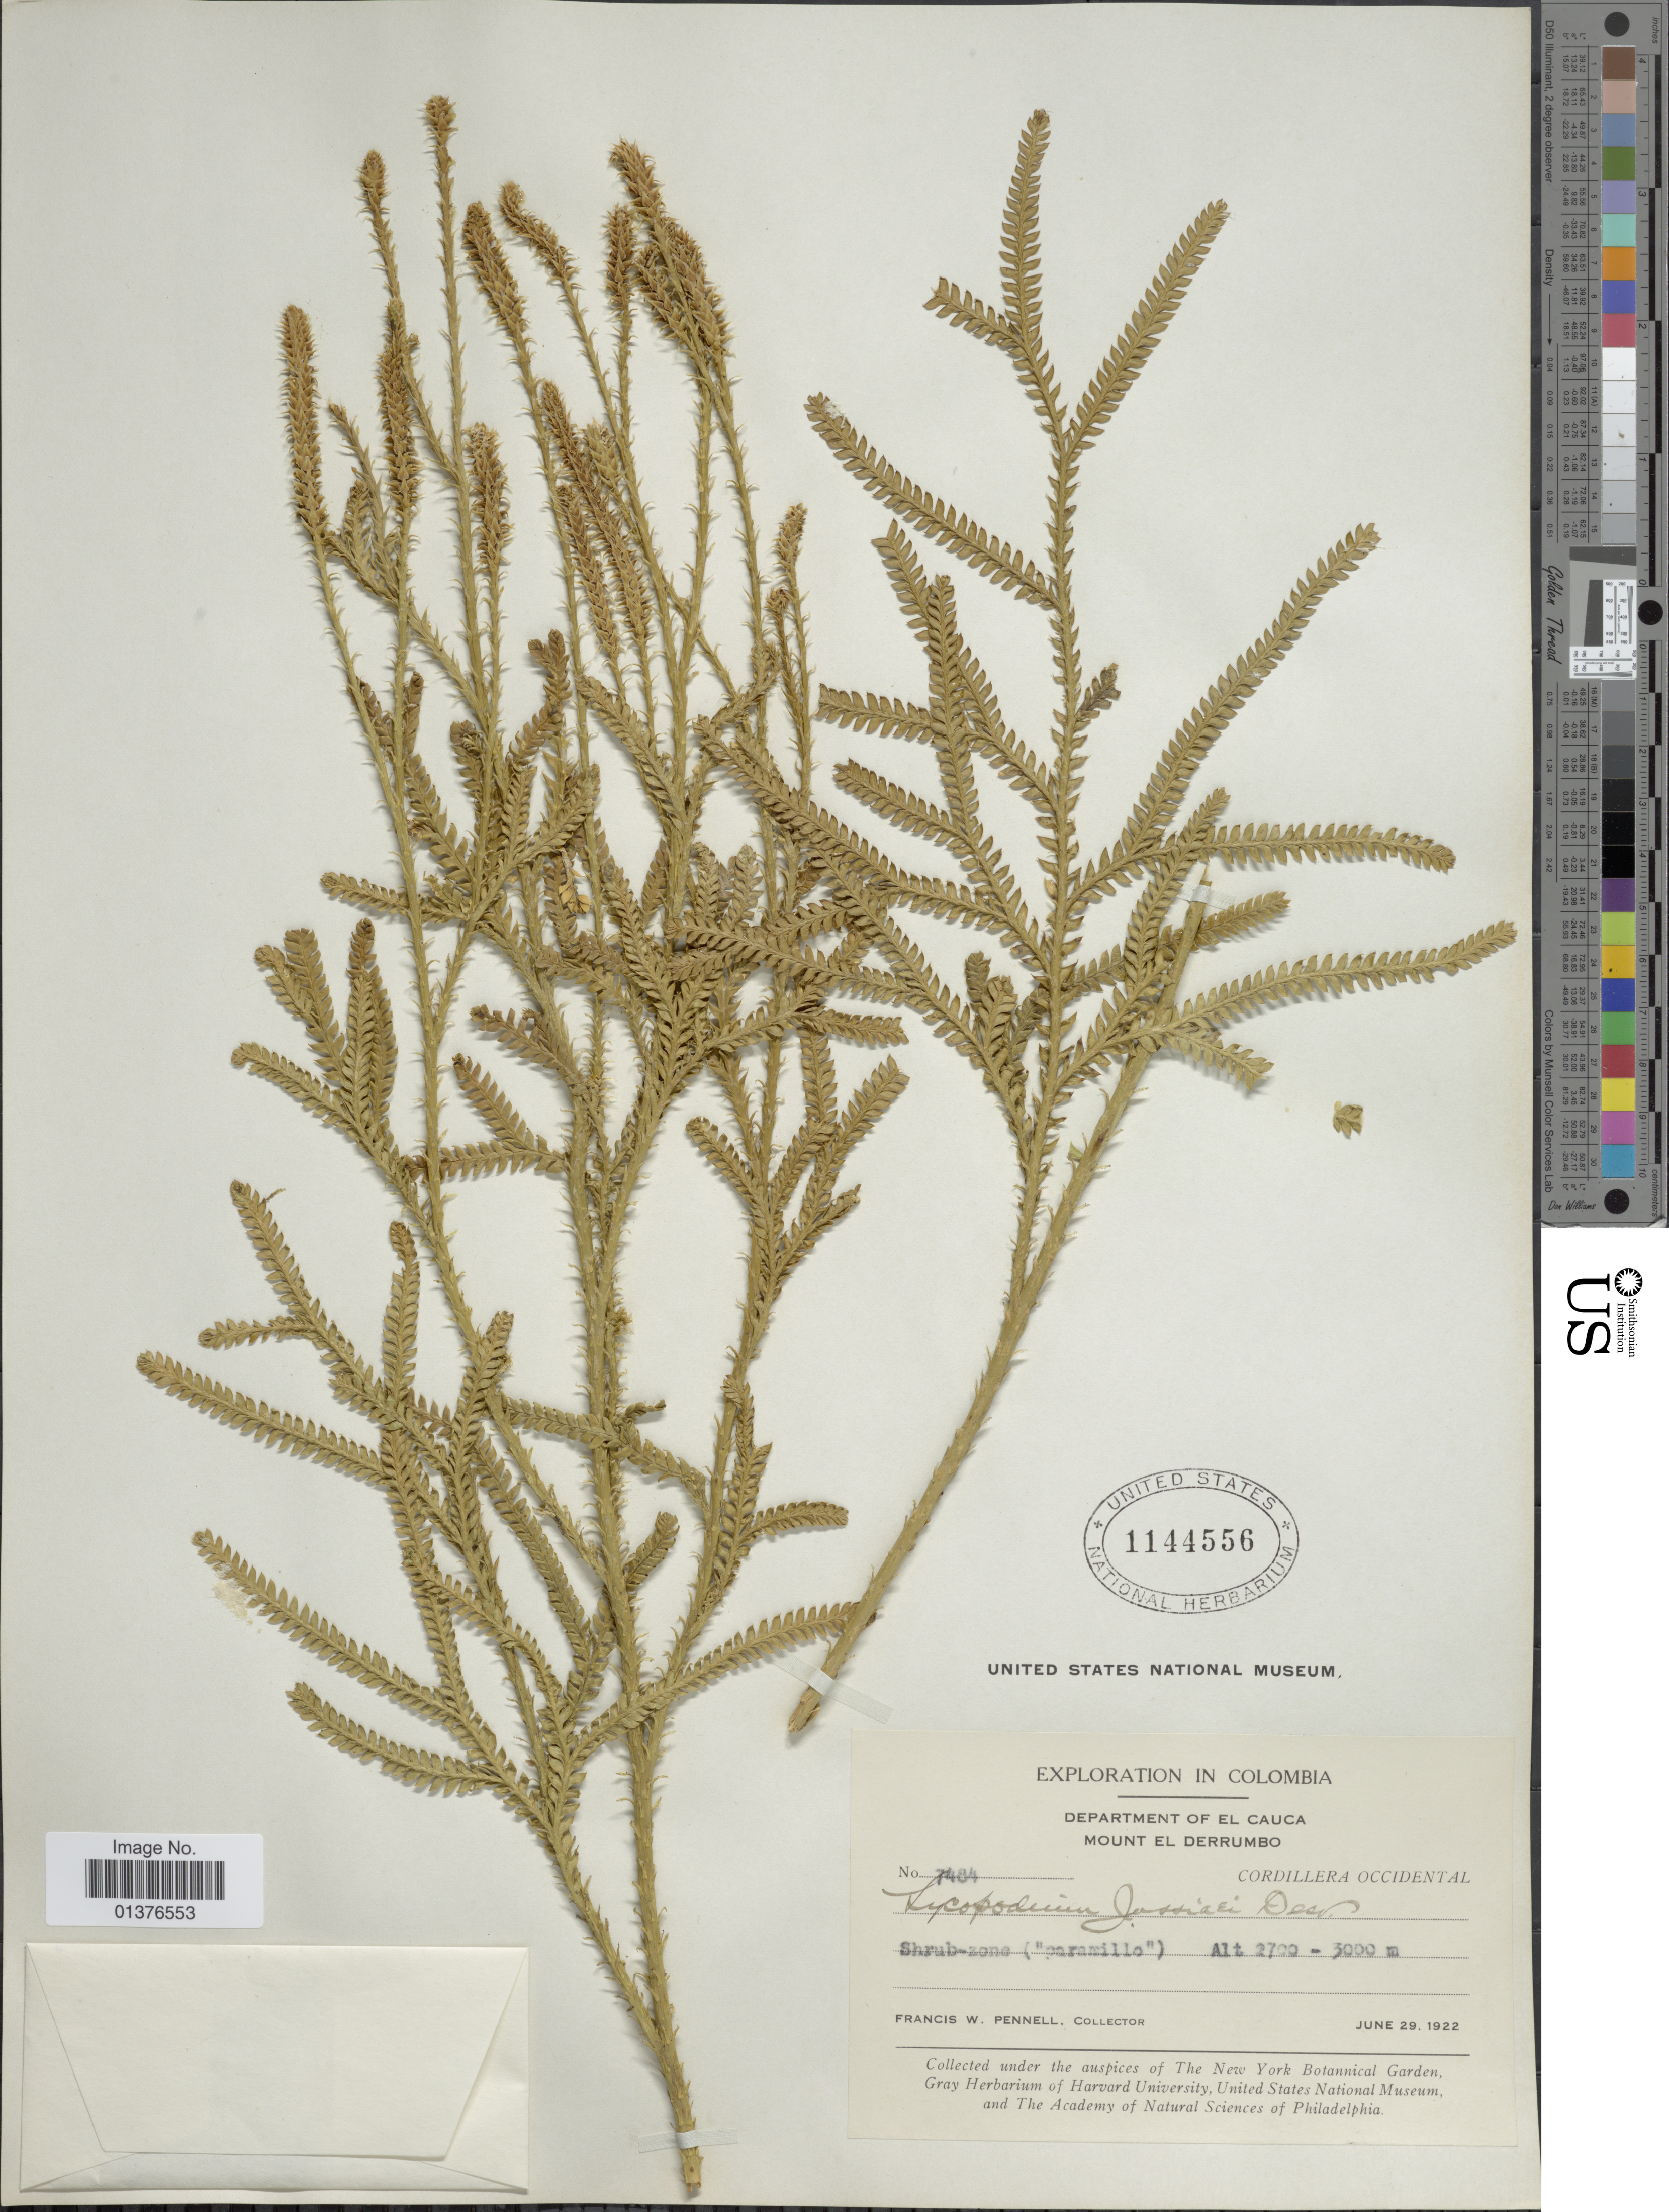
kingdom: Plantae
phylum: Tracheophyta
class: Lycopodiopsida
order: Lycopodiales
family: Lycopodiaceae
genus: Diphasium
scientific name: Diphasium jussiaei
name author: (Desv.) C. Presl ex Rothm.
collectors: F. W. Pennell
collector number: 7484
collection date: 1922-06-29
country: Colombia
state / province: Cauca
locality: Mount el Derrumbo, Cordillera occidental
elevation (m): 2700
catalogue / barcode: US 1144556